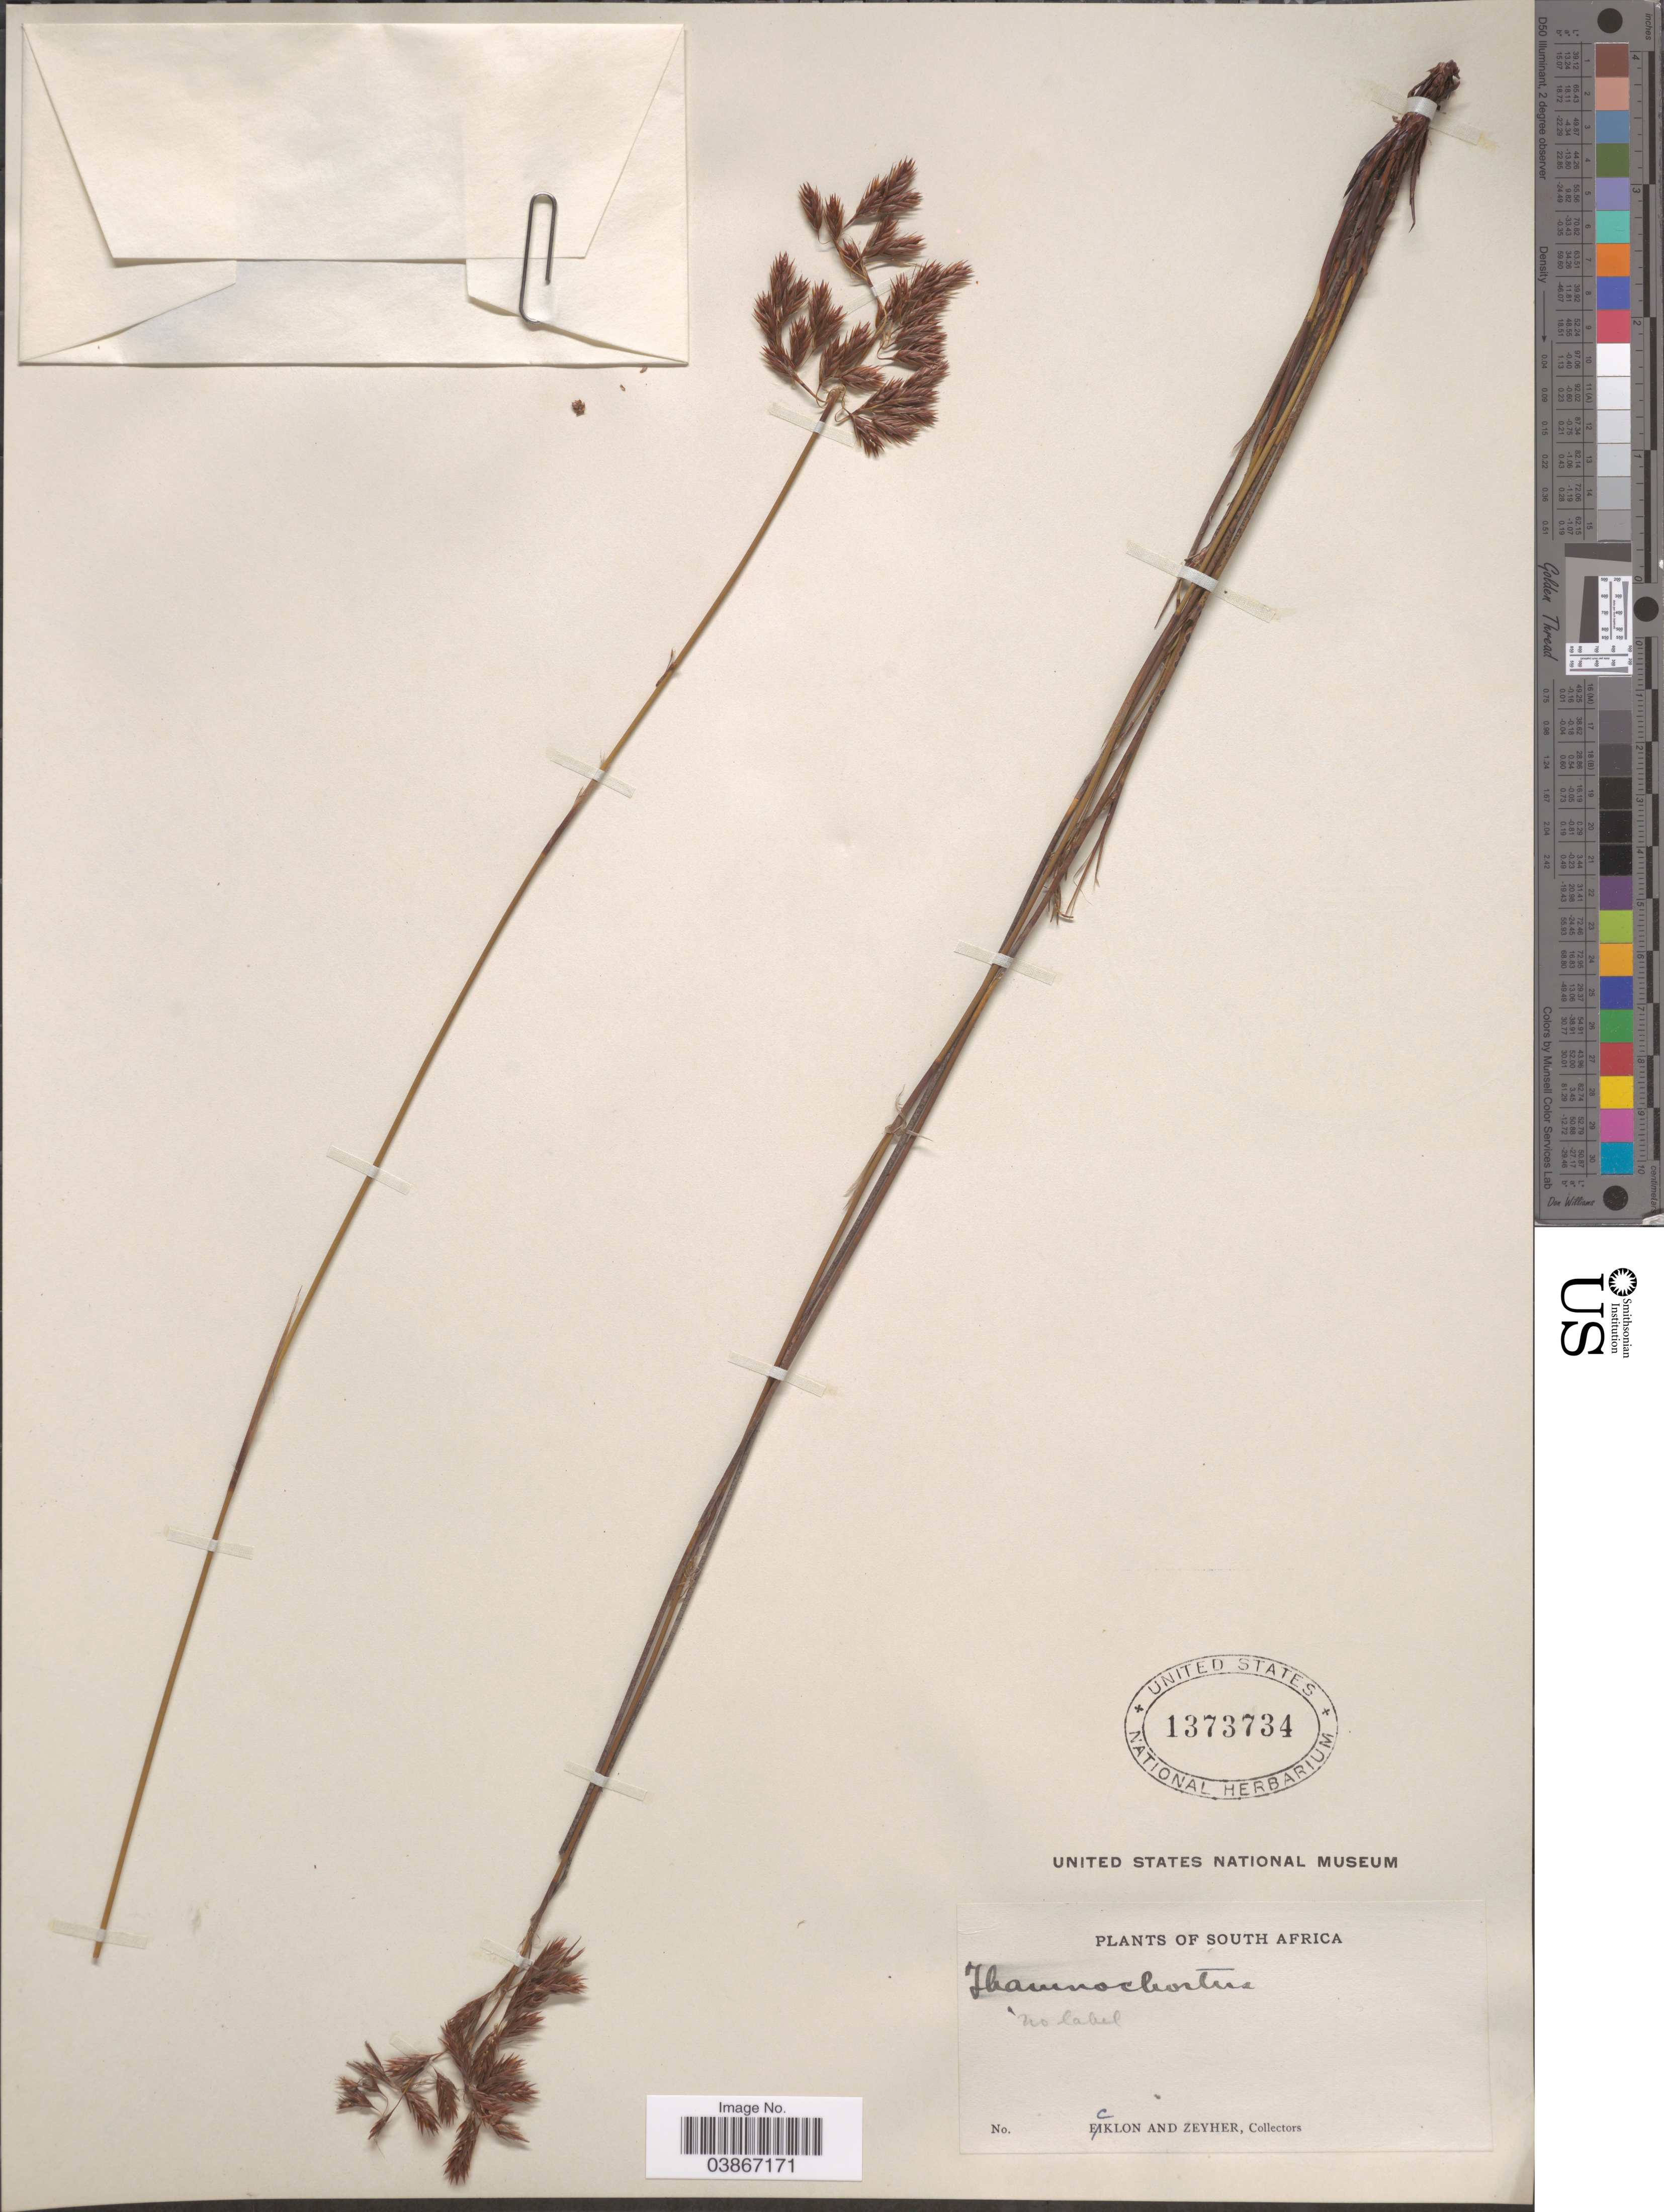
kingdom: Plantae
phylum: Tracheophyta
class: Liliopsida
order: Poales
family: Restionaceae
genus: Thamnochortus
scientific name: Thamnochortus sp.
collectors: -. Ecklon & -. Zeyher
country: South Africa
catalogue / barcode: US 1373734